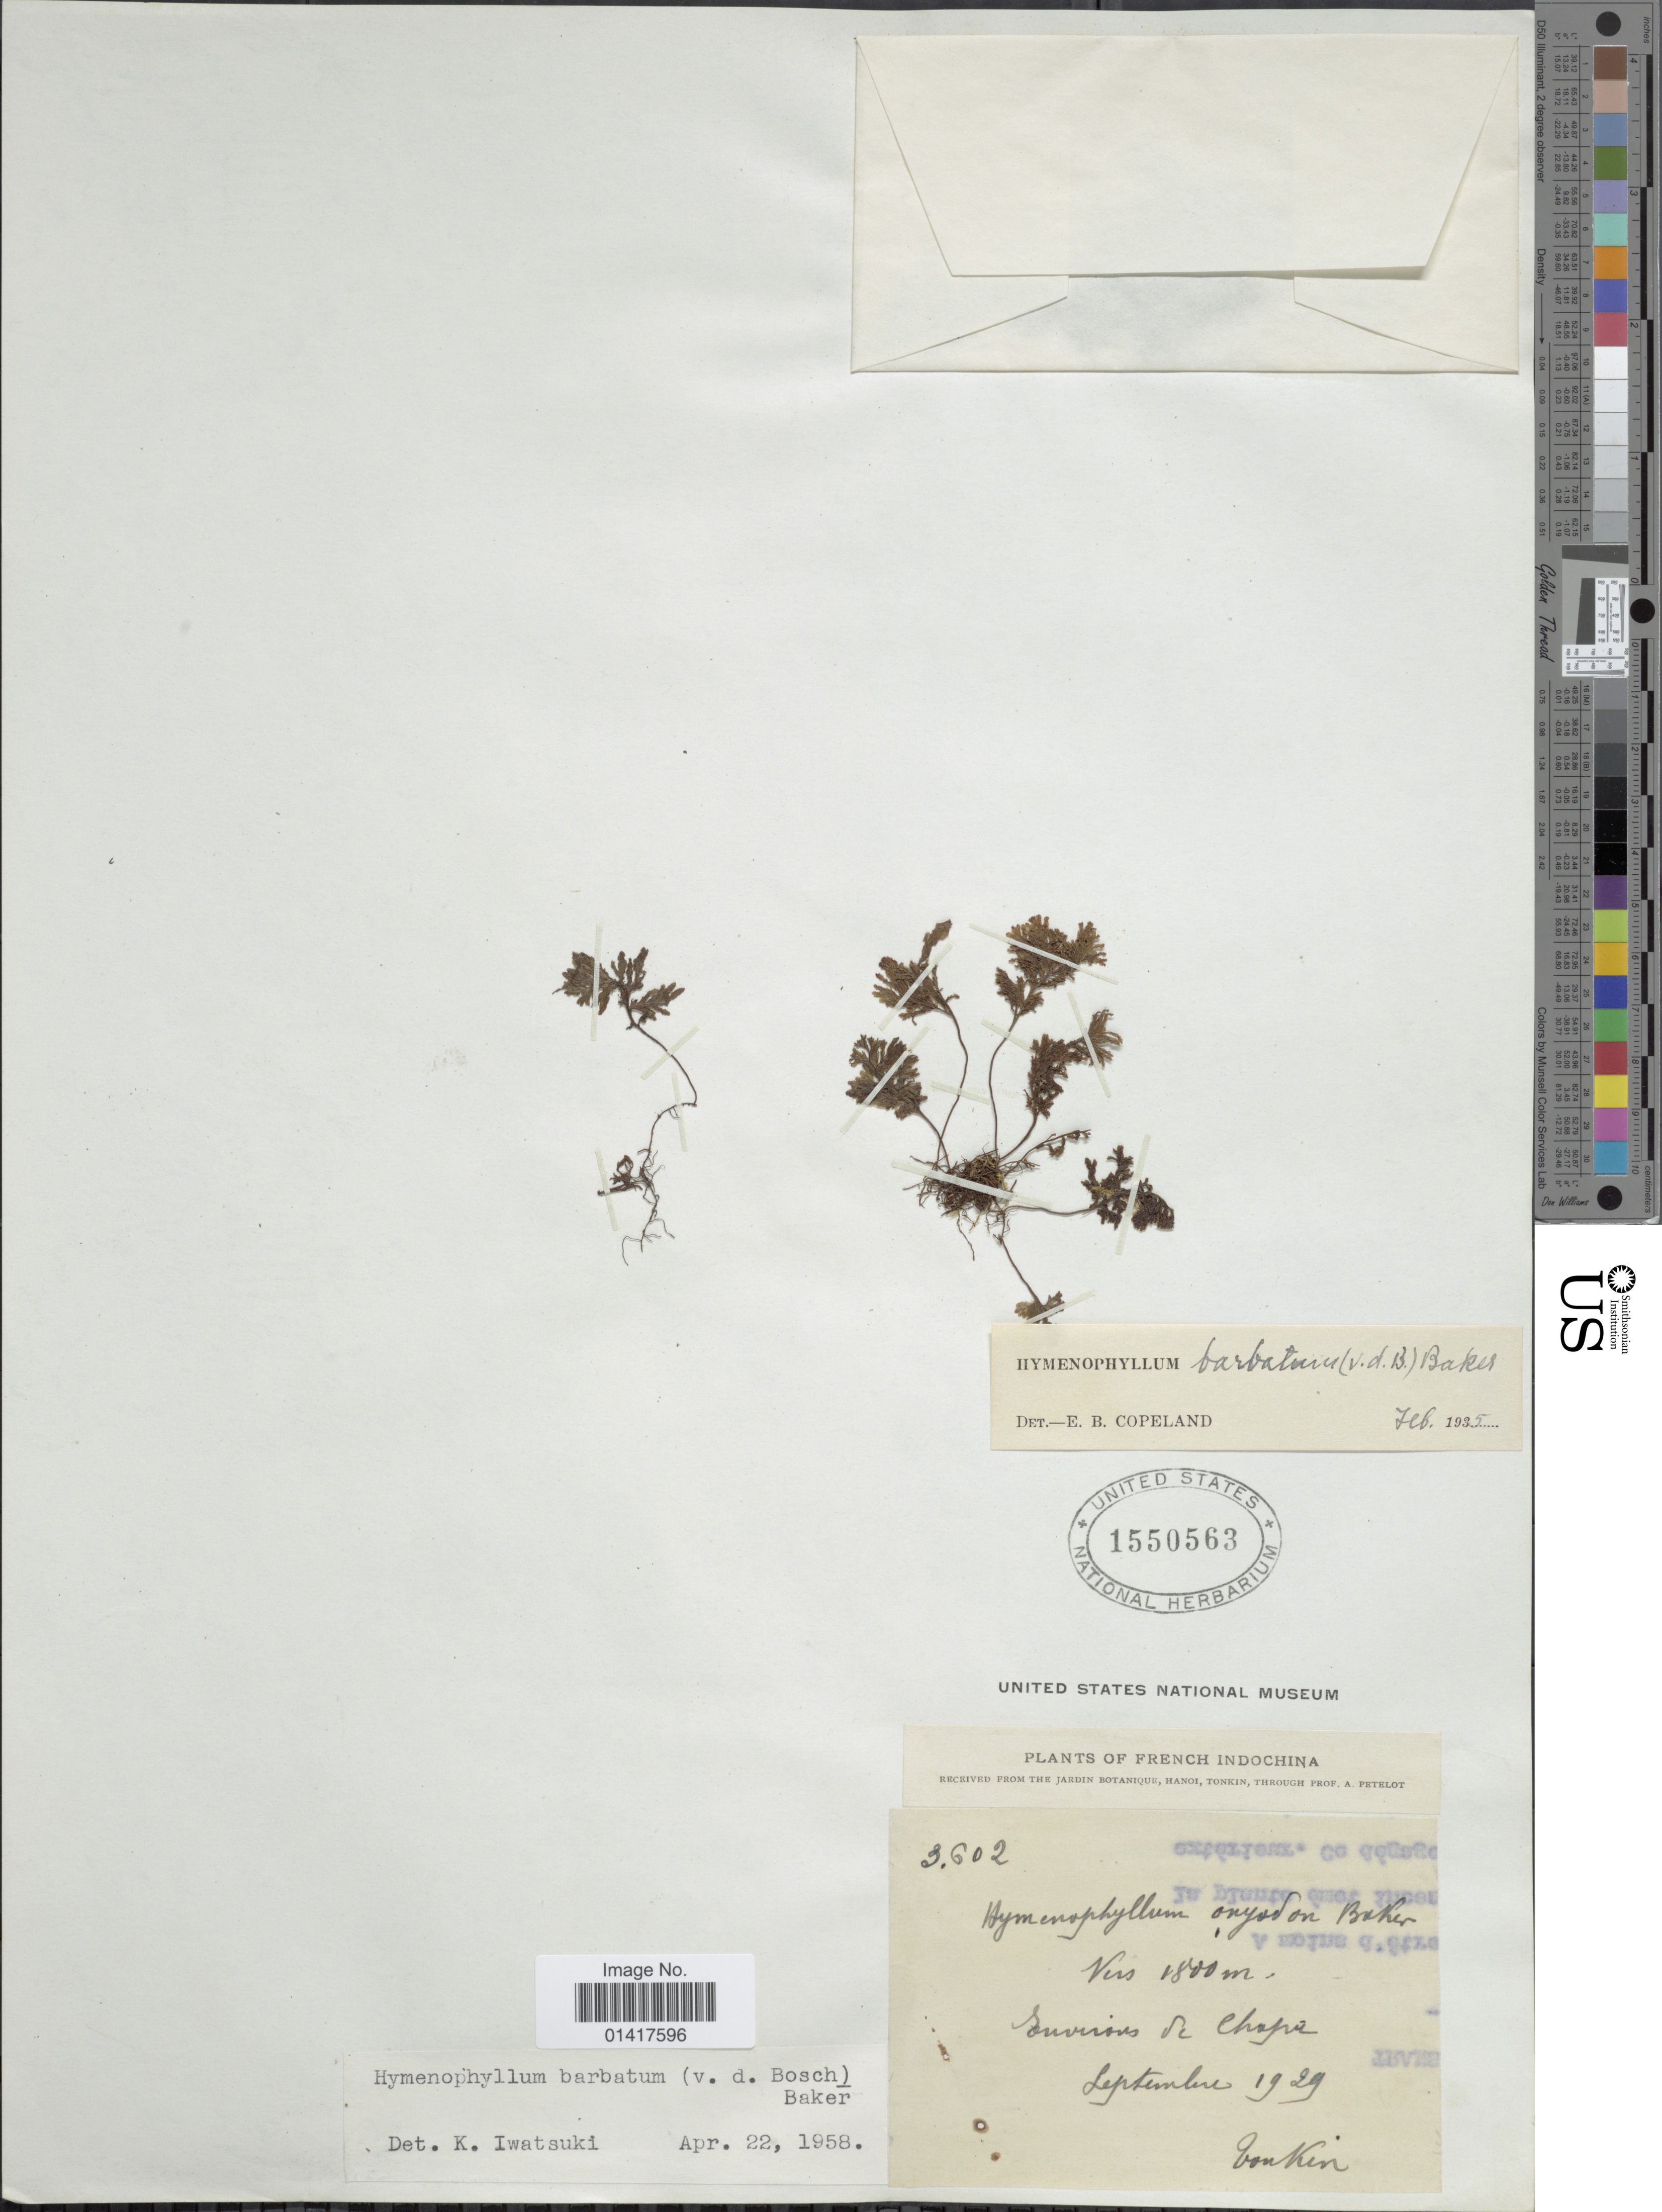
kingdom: Plantae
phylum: Tracheophyta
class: Polypodiopsida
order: Hymenophyllales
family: Hymenophyllaceae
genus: Hymenophyllum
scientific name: Hymenophyllum barbatum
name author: (Bosch) Baker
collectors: A. Petelot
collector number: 3602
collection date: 1929-09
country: Vietnam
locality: Tonkin. Euvirons si Chapa. French Indochina [interpreted]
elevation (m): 1800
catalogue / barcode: US 1550563